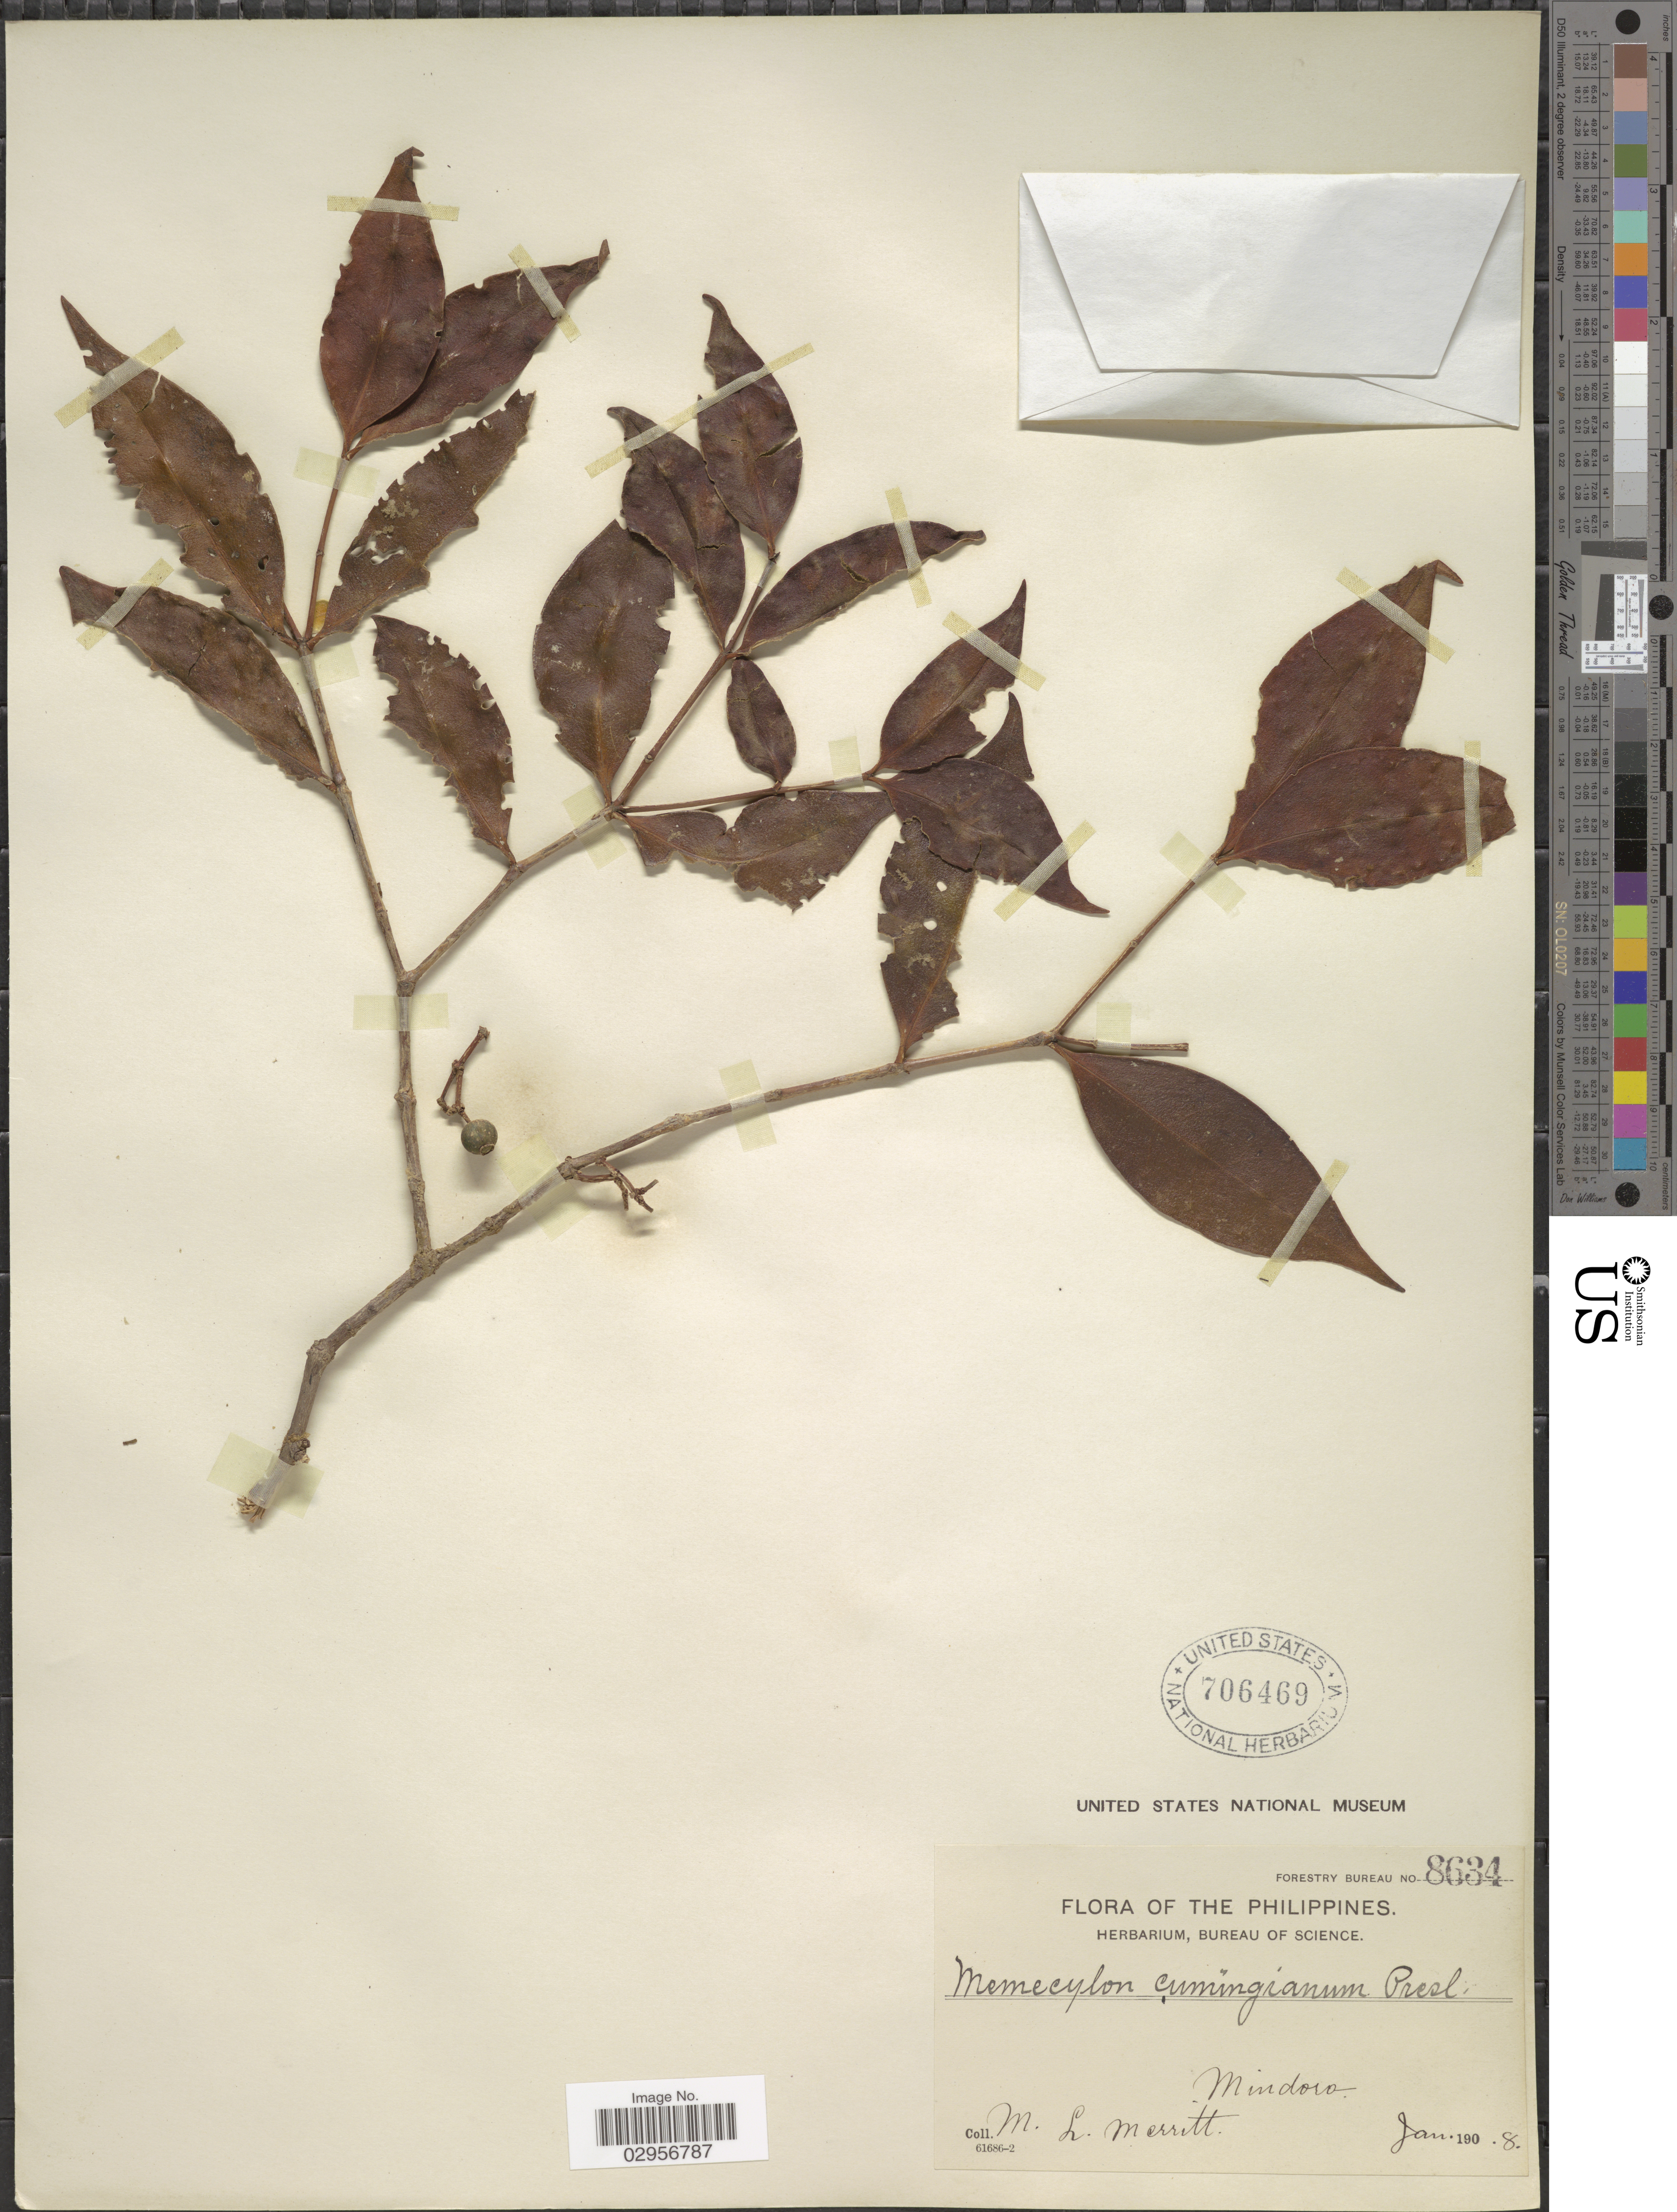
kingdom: Plantae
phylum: Tracheophyta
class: Magnoliopsida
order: Myrtales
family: Melastomataceae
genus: Memecylon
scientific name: Memecylon sp.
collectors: M. L. Merritt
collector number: Forestry Bureau 8634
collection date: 1908-01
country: Philippines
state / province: Mimaropa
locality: Mindoro.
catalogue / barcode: US 706469